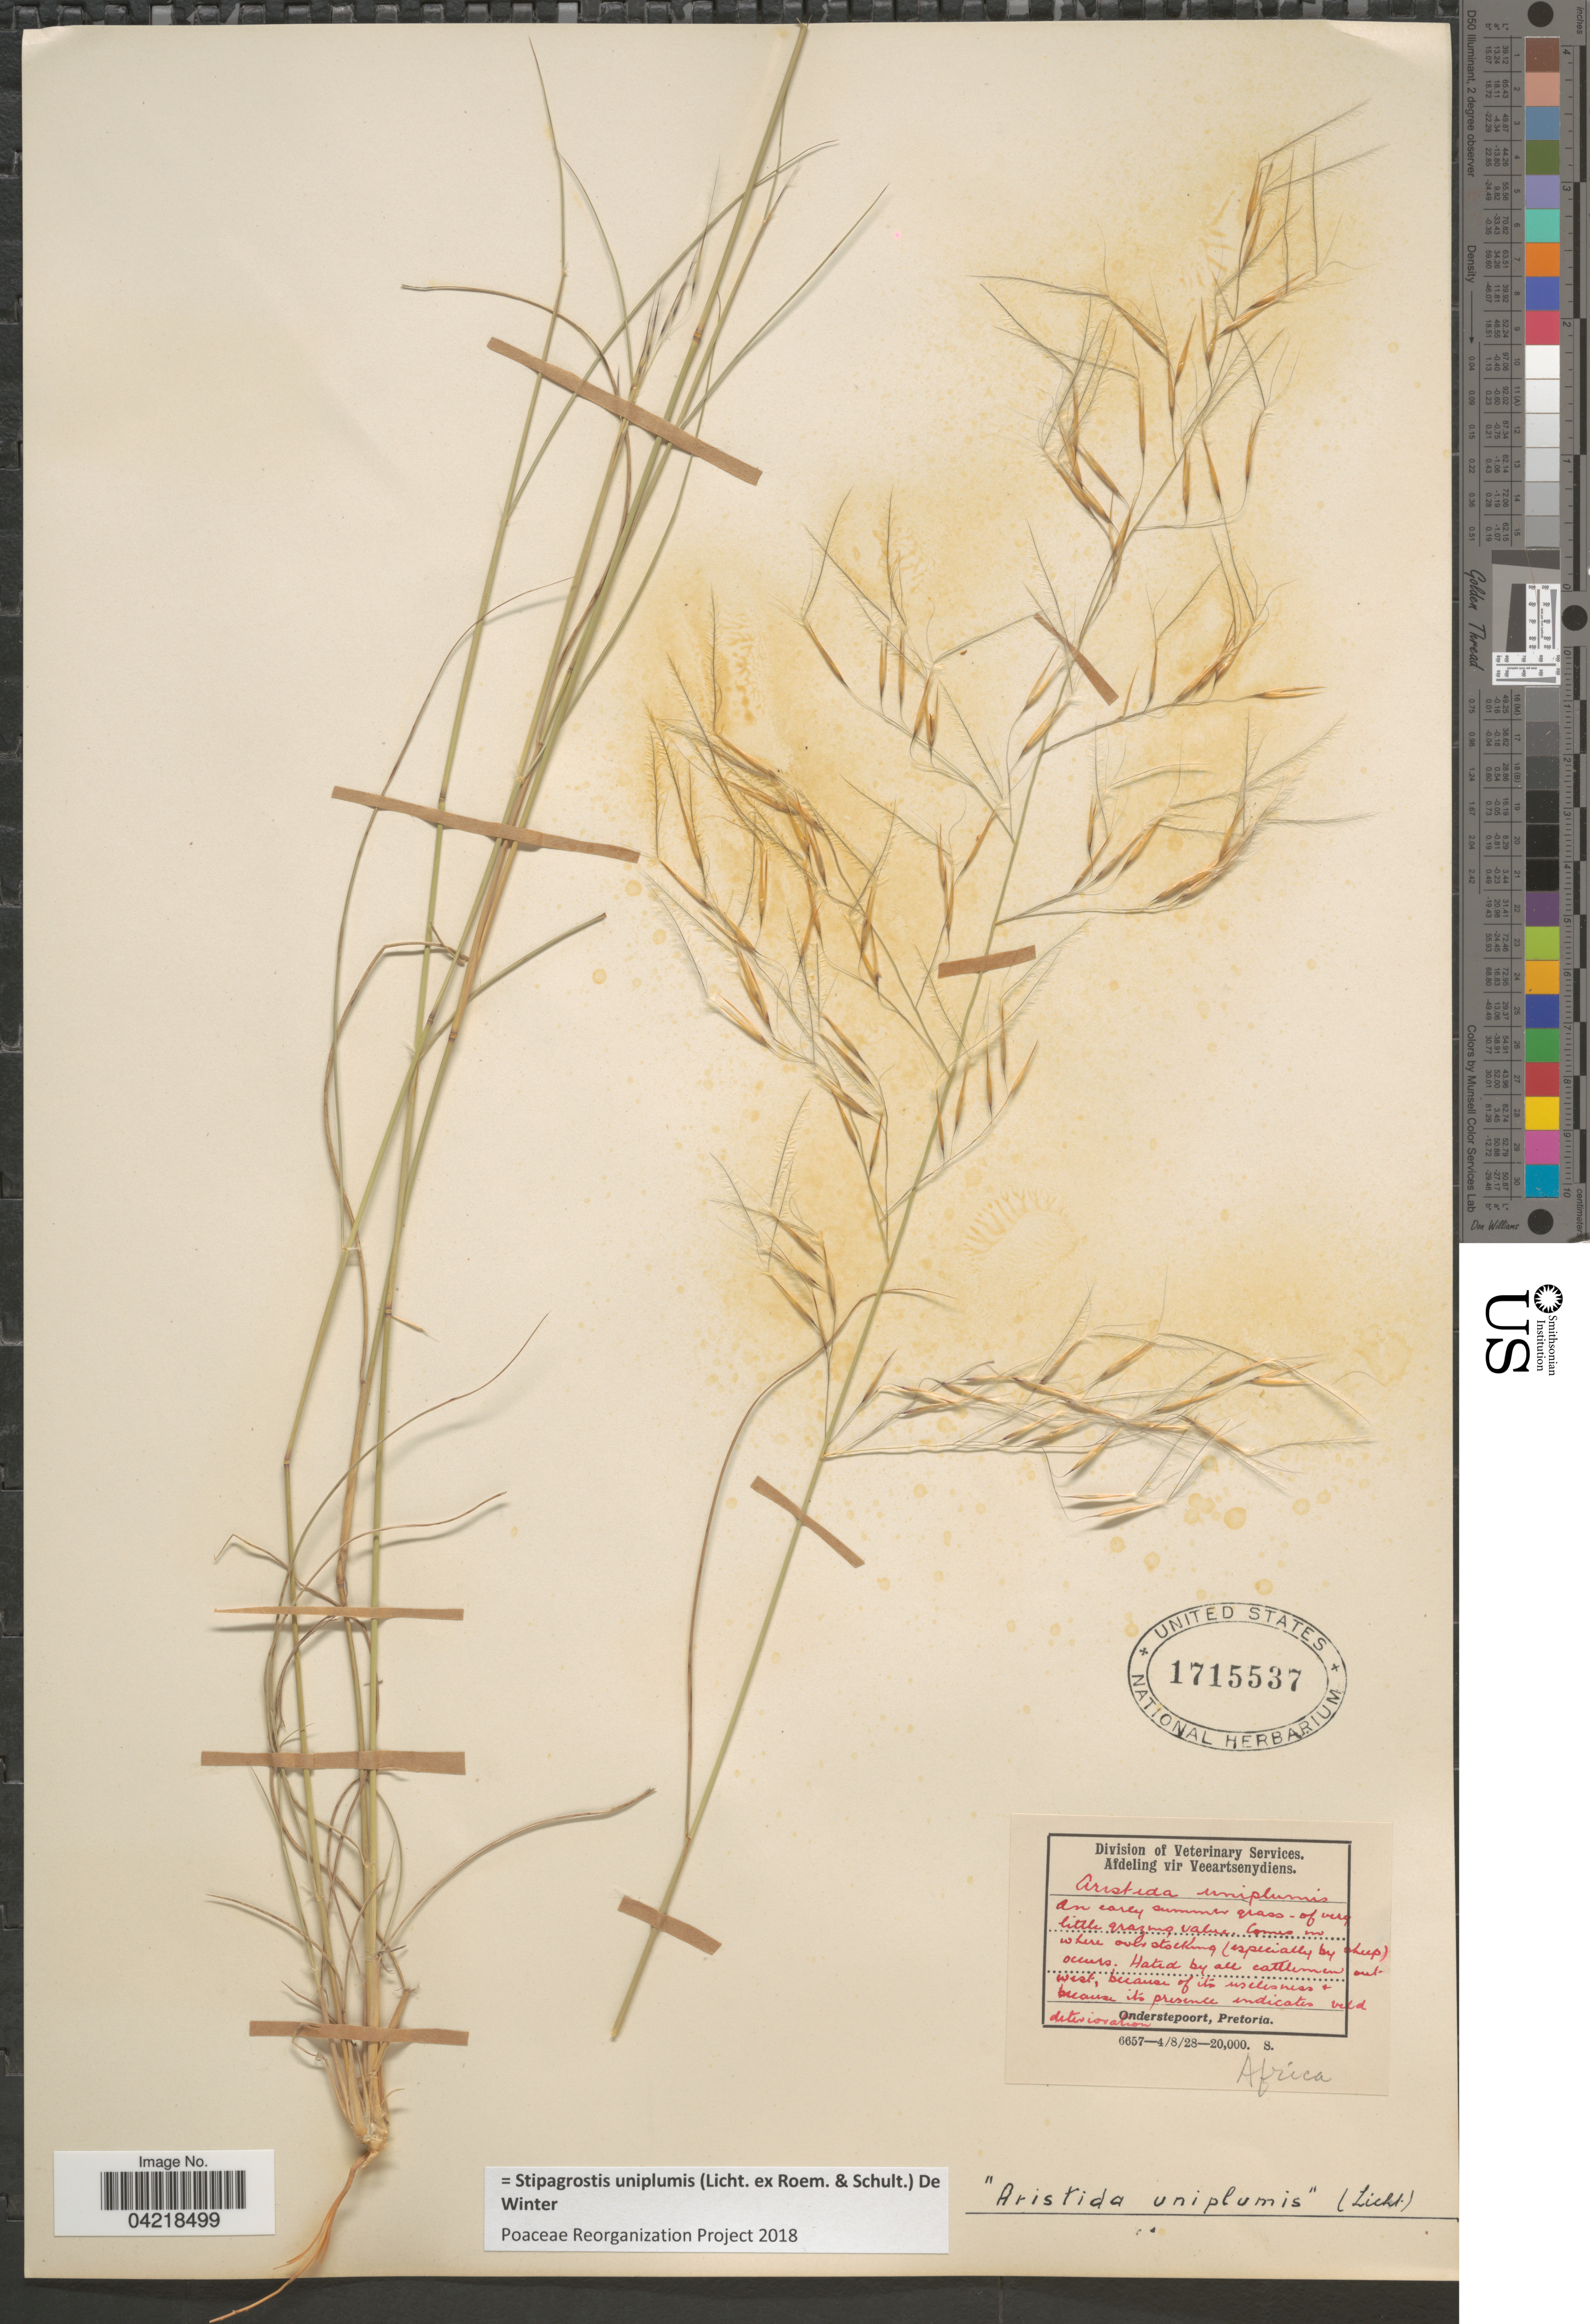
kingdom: Plantae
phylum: Tracheophyta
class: Liliopsida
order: Poales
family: Poaceae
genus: Stipagrostis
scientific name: Stipagrostis uniplumis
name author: (Licht.) De Winter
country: South Africa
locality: Onderstepoort, Pretoria.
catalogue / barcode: US 1715537